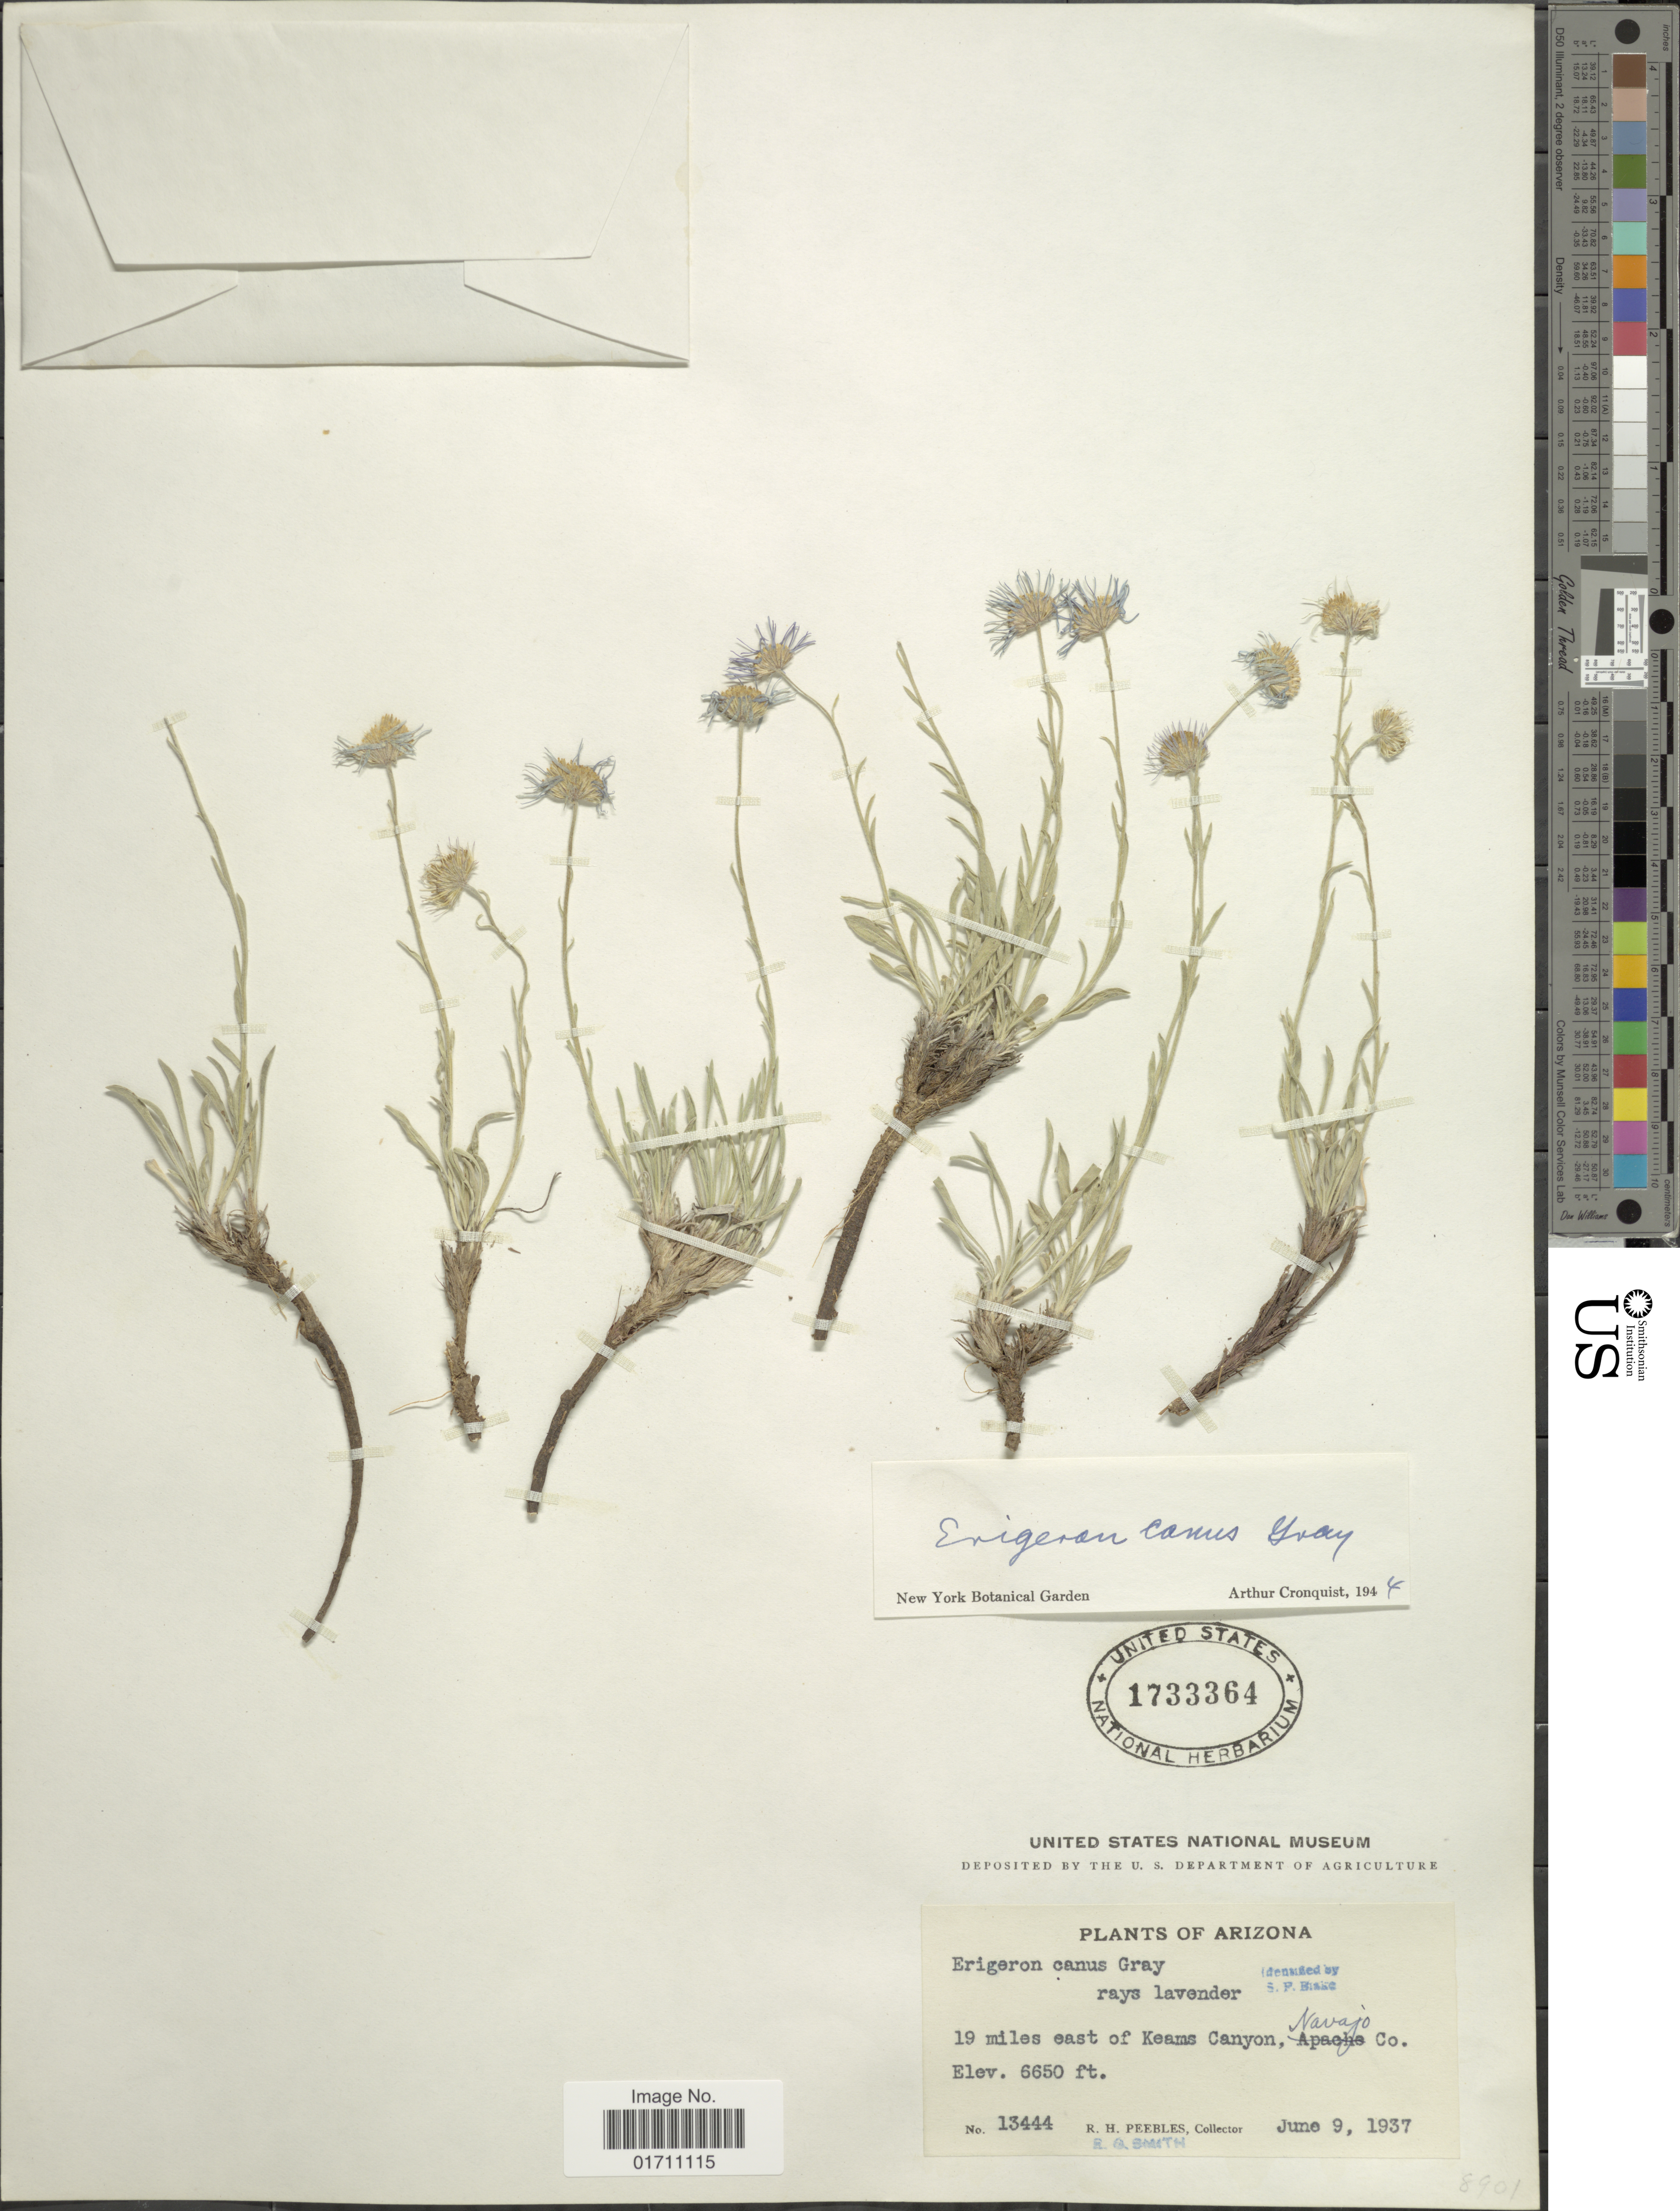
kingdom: Plantae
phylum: Tracheophyta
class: Magnoliopsida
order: Asterales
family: Asteraceae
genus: Erigeron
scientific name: Erigeron canus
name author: A. Gray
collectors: R. H. Peebles & R. C. Smith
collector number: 13444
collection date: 1937-06-09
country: United States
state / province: Arizona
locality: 19 miles east of Keans Canyon, Navajo Co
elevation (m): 2027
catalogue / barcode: US 1733364